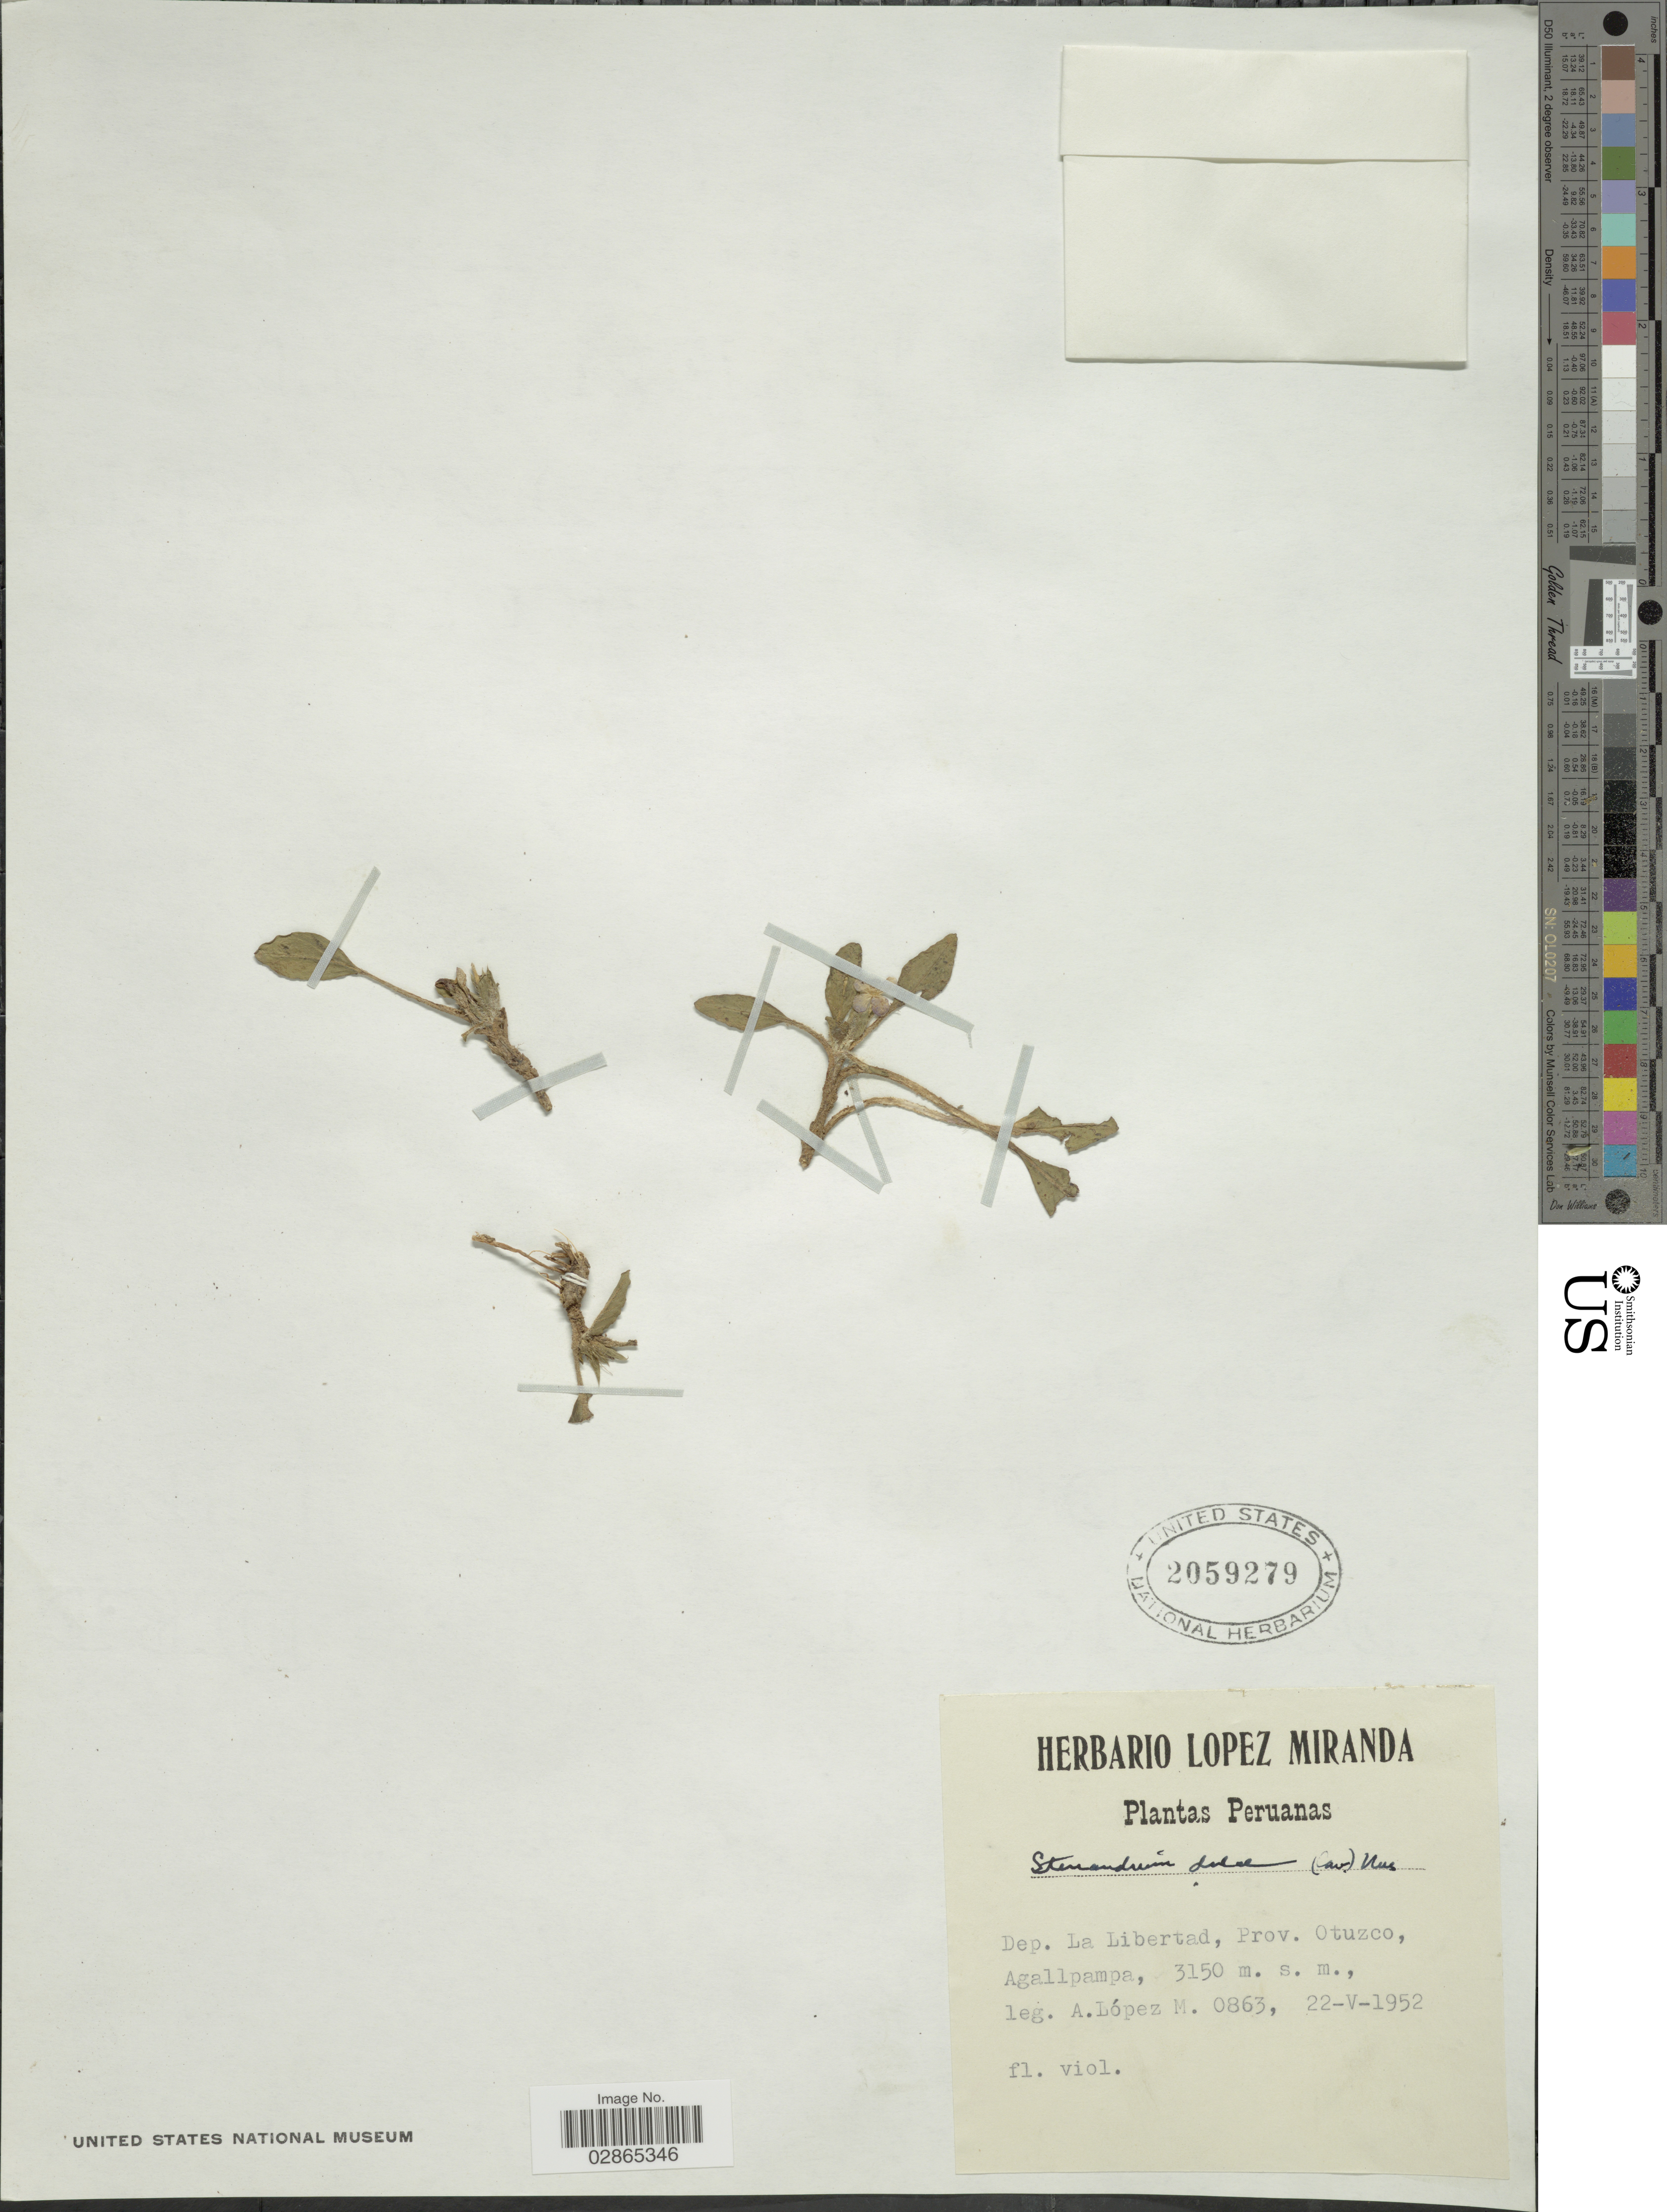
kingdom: Plantae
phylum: Tracheophyta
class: Magnoliopsida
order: Lamiales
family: Acanthaceae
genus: Stenandrium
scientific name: Stenandrium dulce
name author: (Cav.) Nees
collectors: A. López M.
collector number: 0863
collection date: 1952-05-22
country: Peru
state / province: La Libertad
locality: Dep. La Libertad, Prov. Otuzco, Agallpampa.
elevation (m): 3150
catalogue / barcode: US 2059279